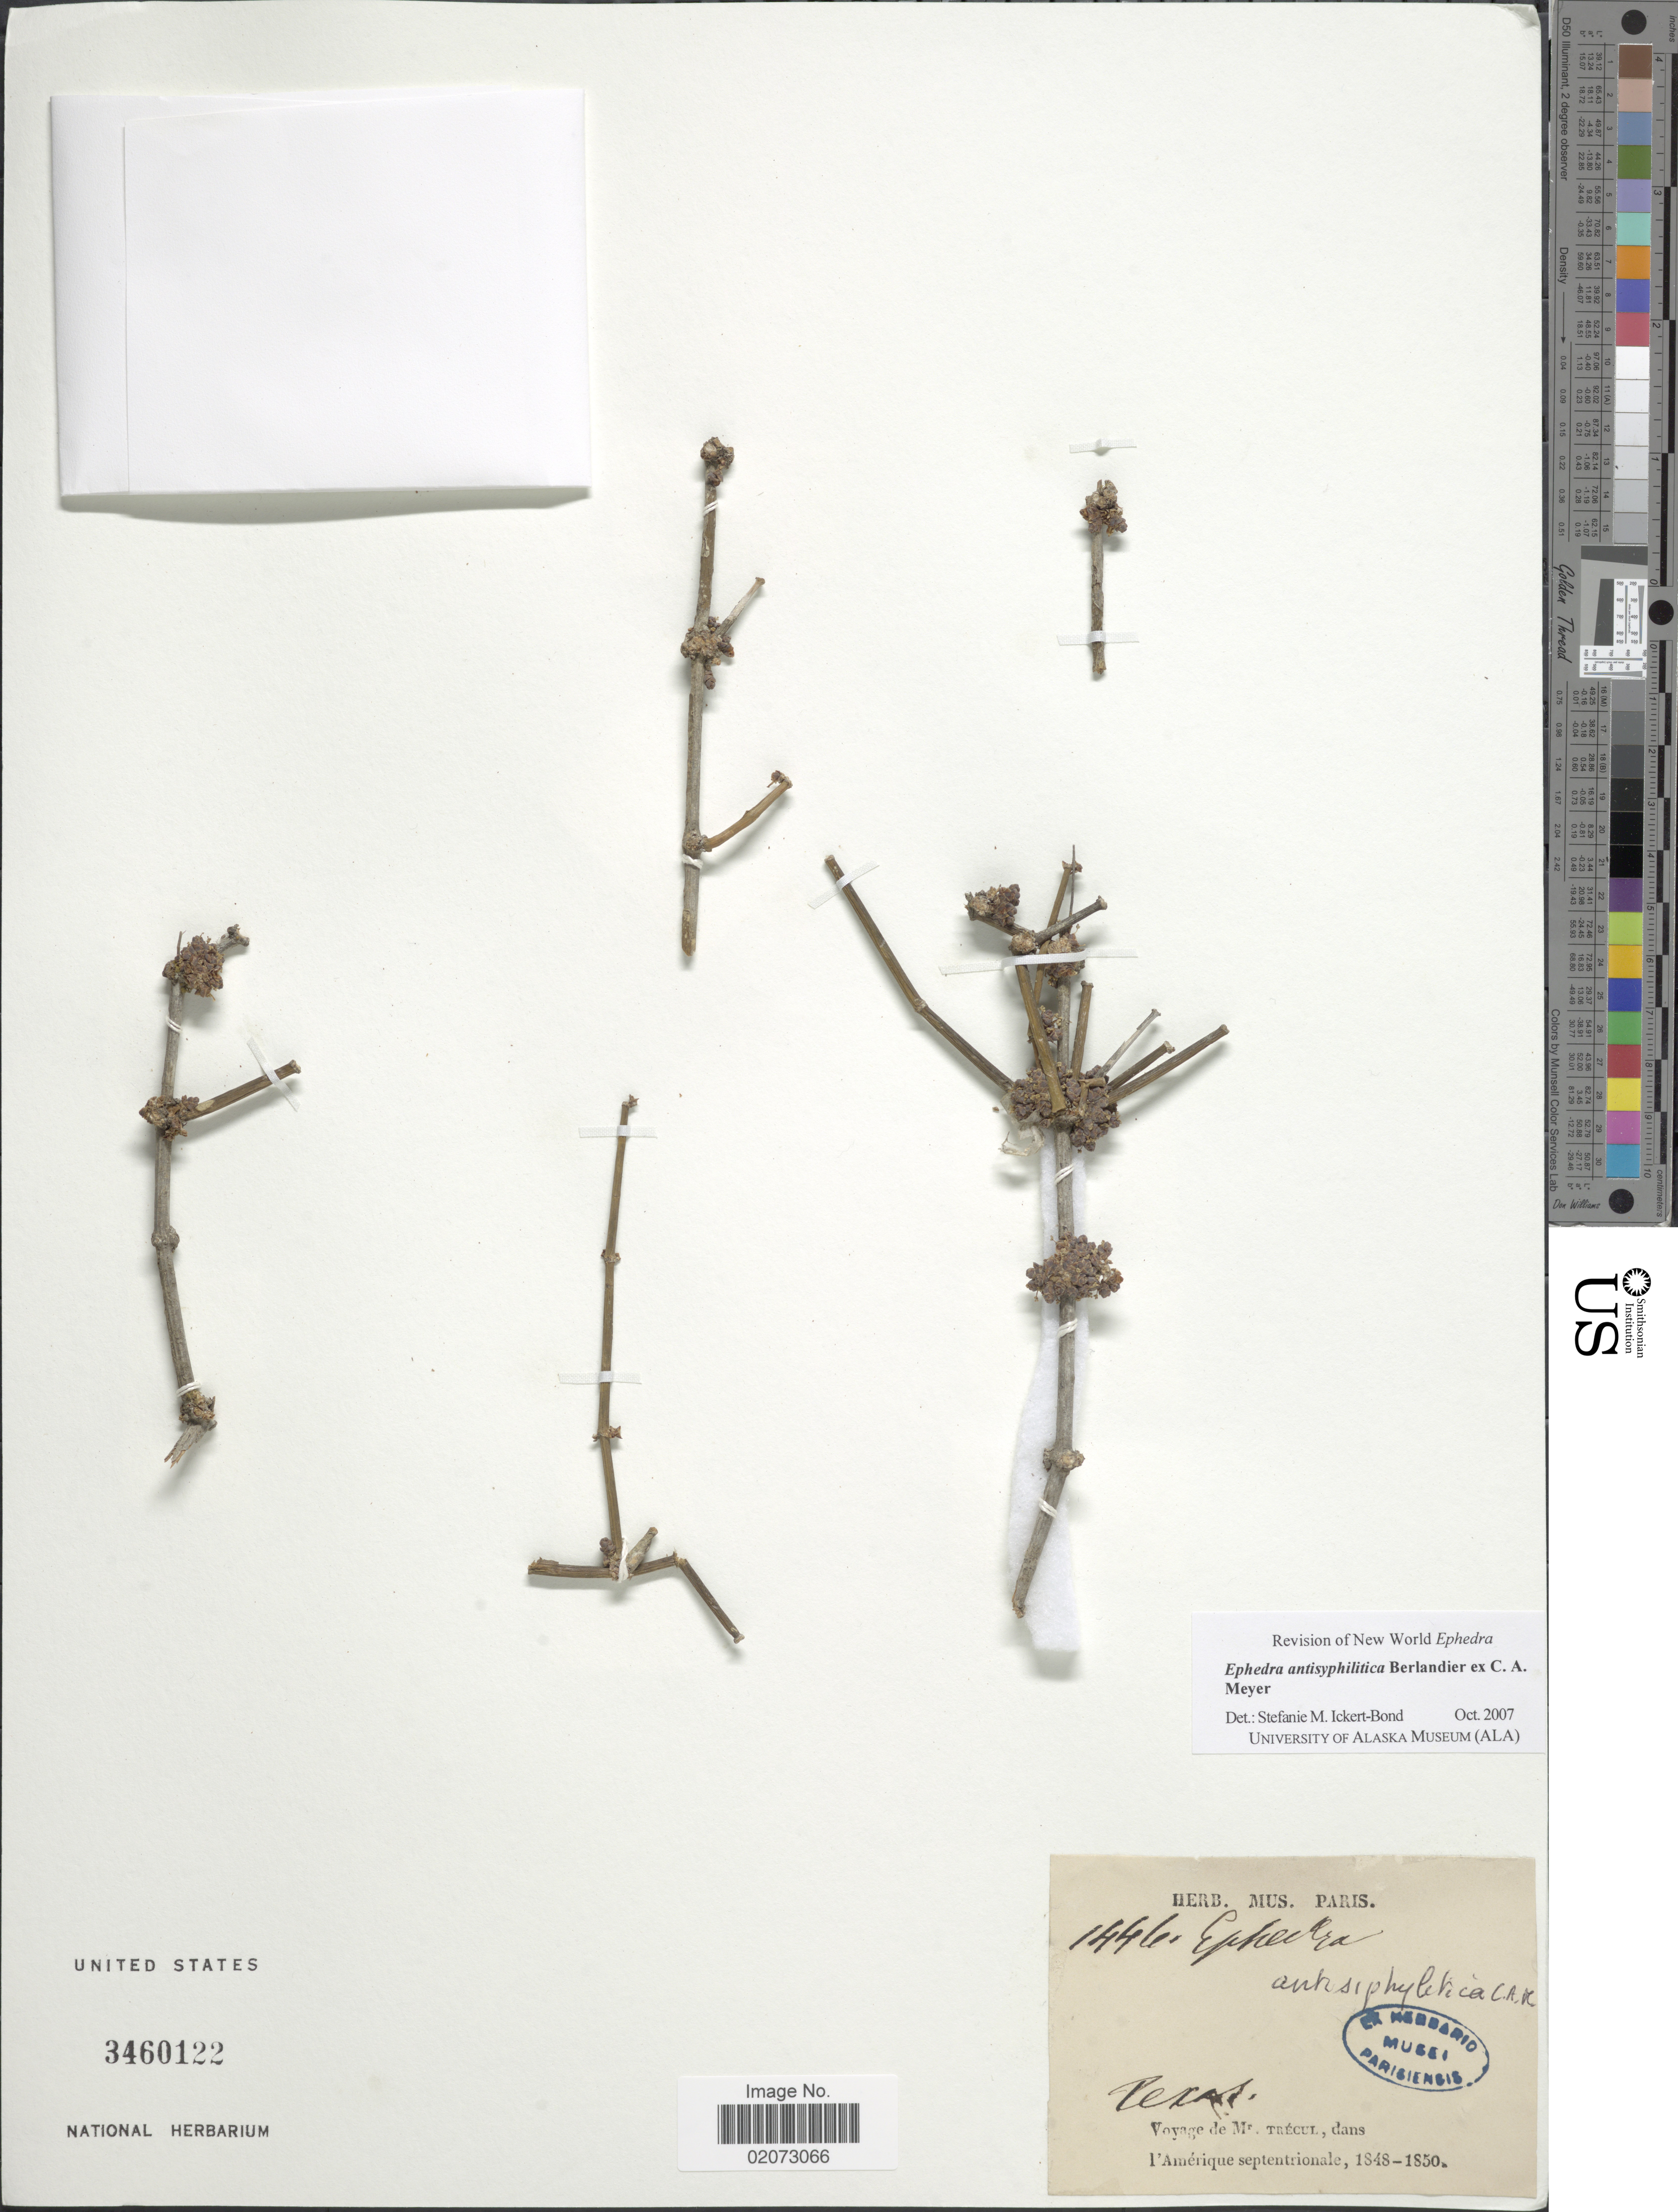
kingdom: Plantae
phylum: Tracheophyta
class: Gnetopsida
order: Ephedrales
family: Ephedraceae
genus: Ephedra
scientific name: Ephedra antisyphilitica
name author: Berland. ex C.A. Mey.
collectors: A. Trécul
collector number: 1446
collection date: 1848/1850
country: United States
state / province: Texas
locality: Texas.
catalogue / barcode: US 3460122